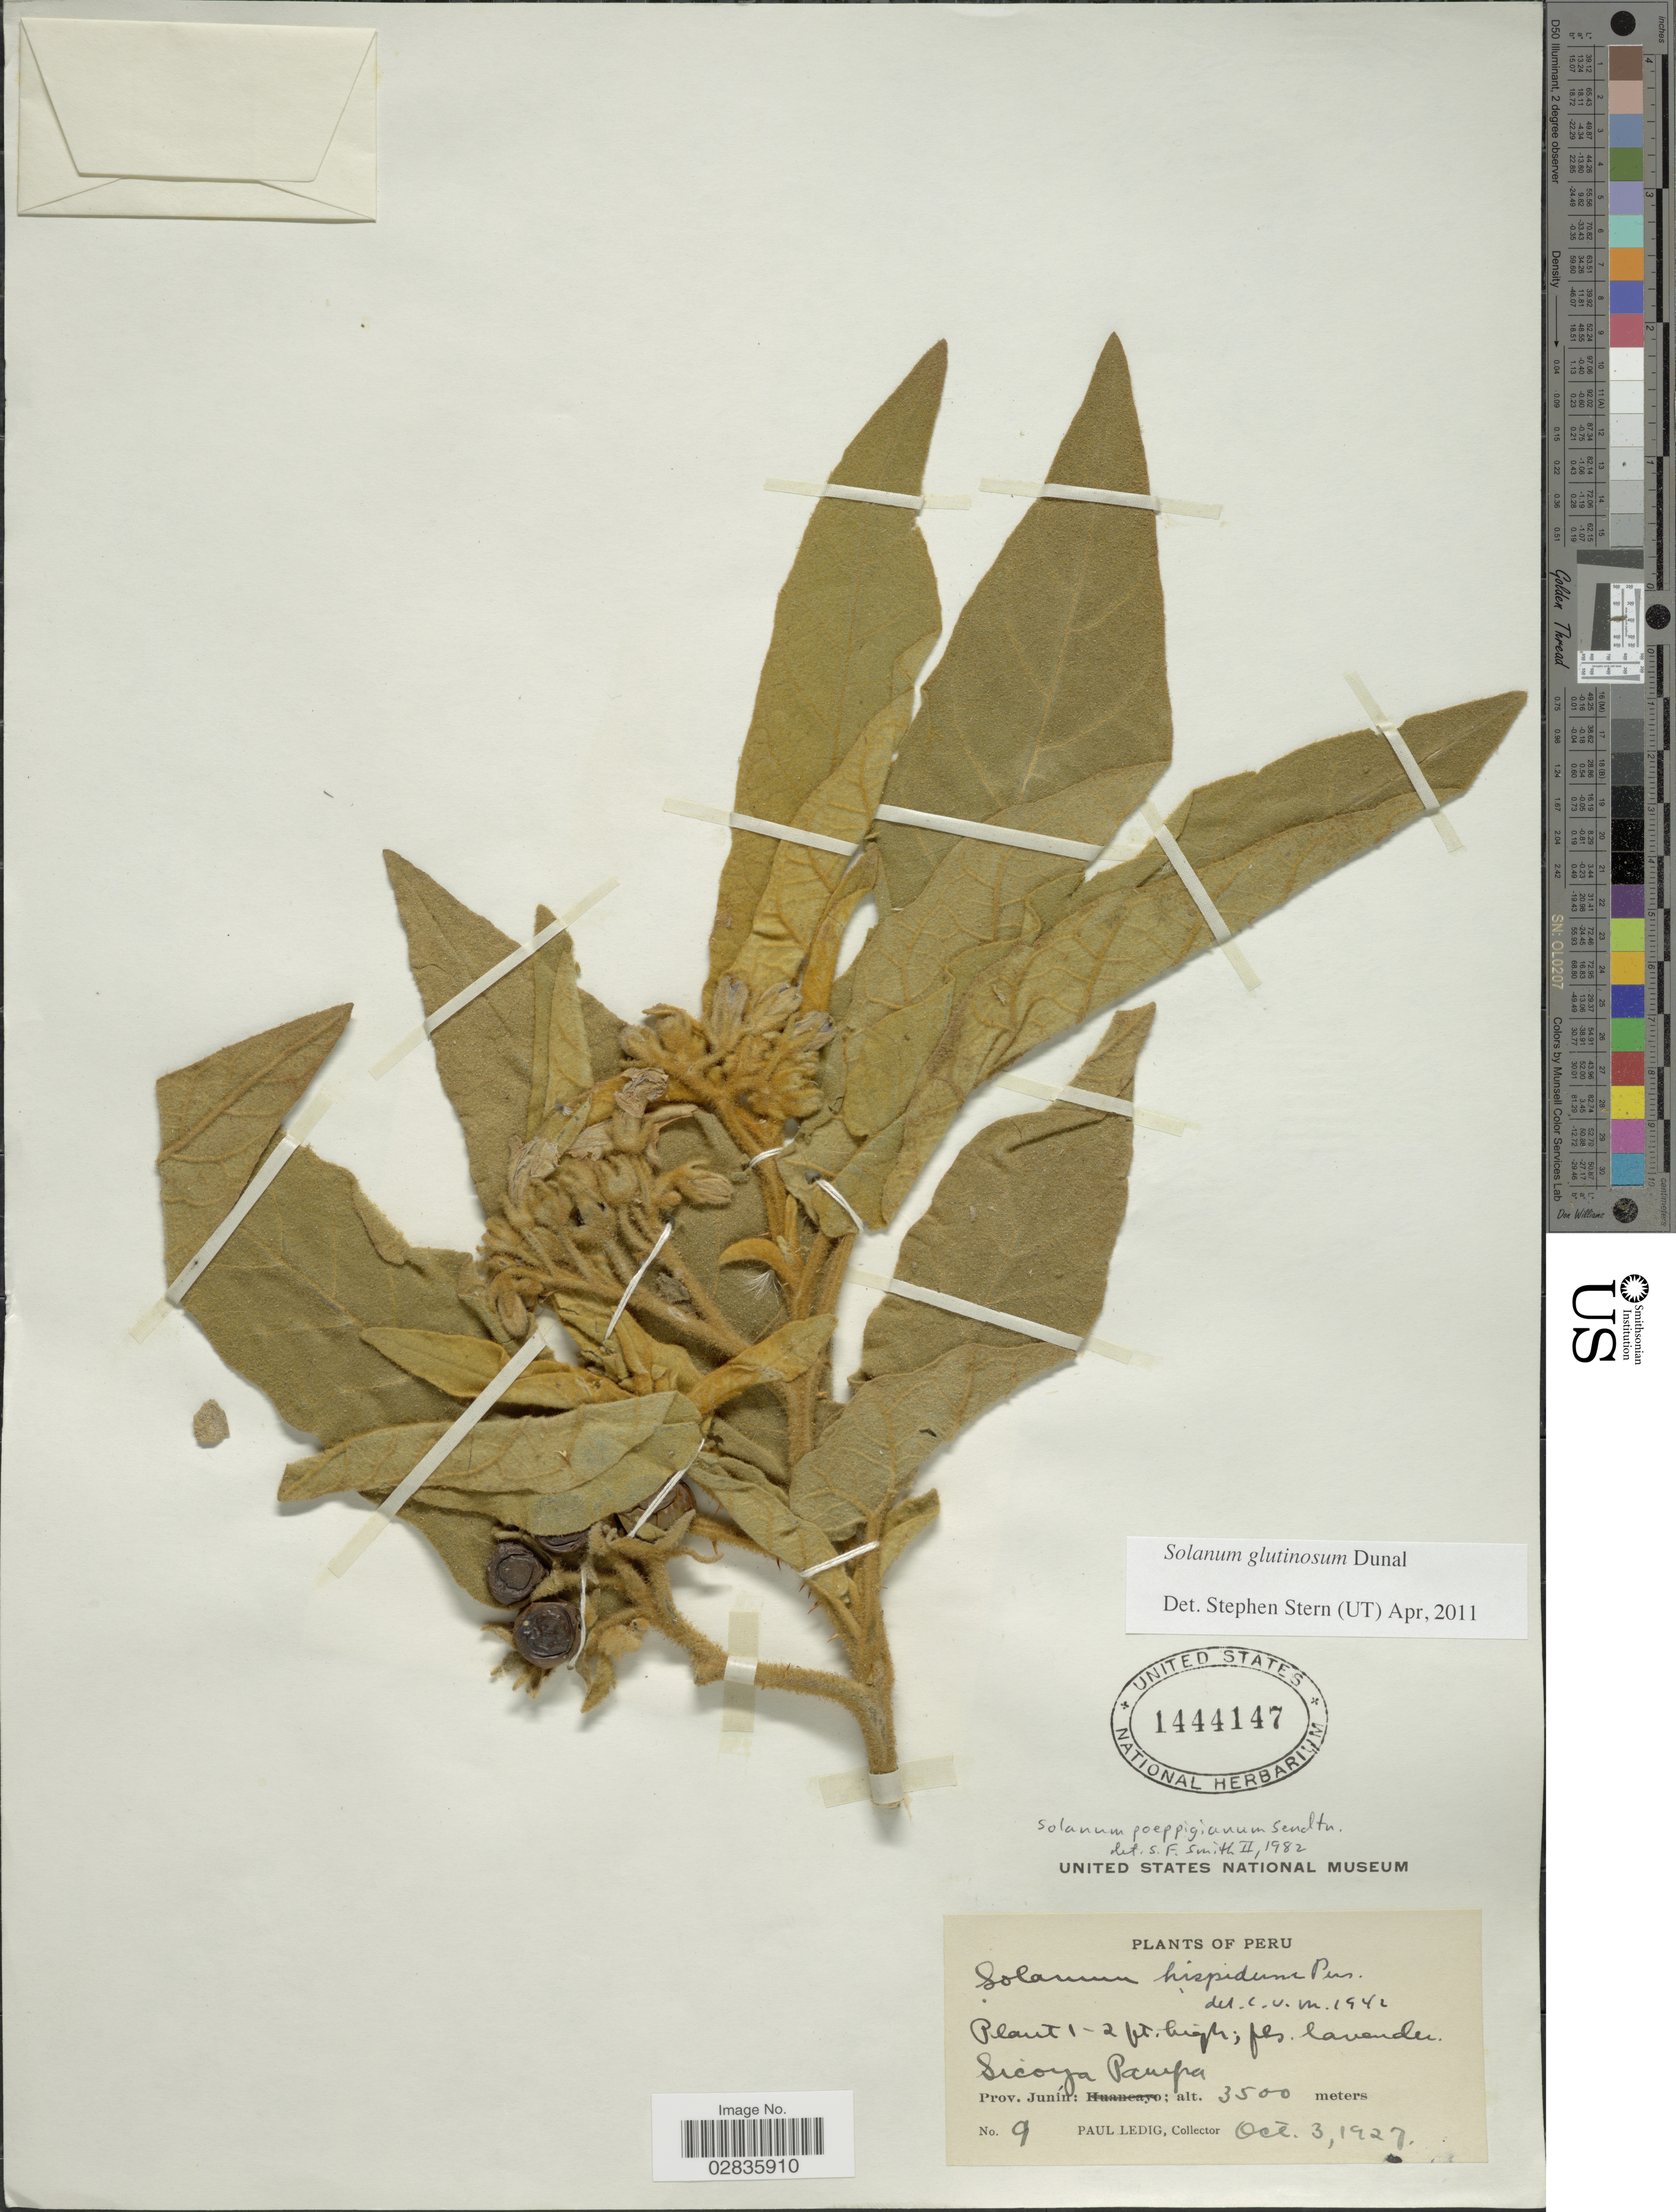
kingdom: Plantae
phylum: Tracheophyta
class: Magnoliopsida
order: Solanales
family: Solanaceae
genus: Solanum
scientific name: Solanum glutinosum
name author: Dunal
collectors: P. Ledig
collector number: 9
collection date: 1927-10-03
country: Peru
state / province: Junín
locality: Sicoya Pampa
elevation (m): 3500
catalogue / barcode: US 1444147